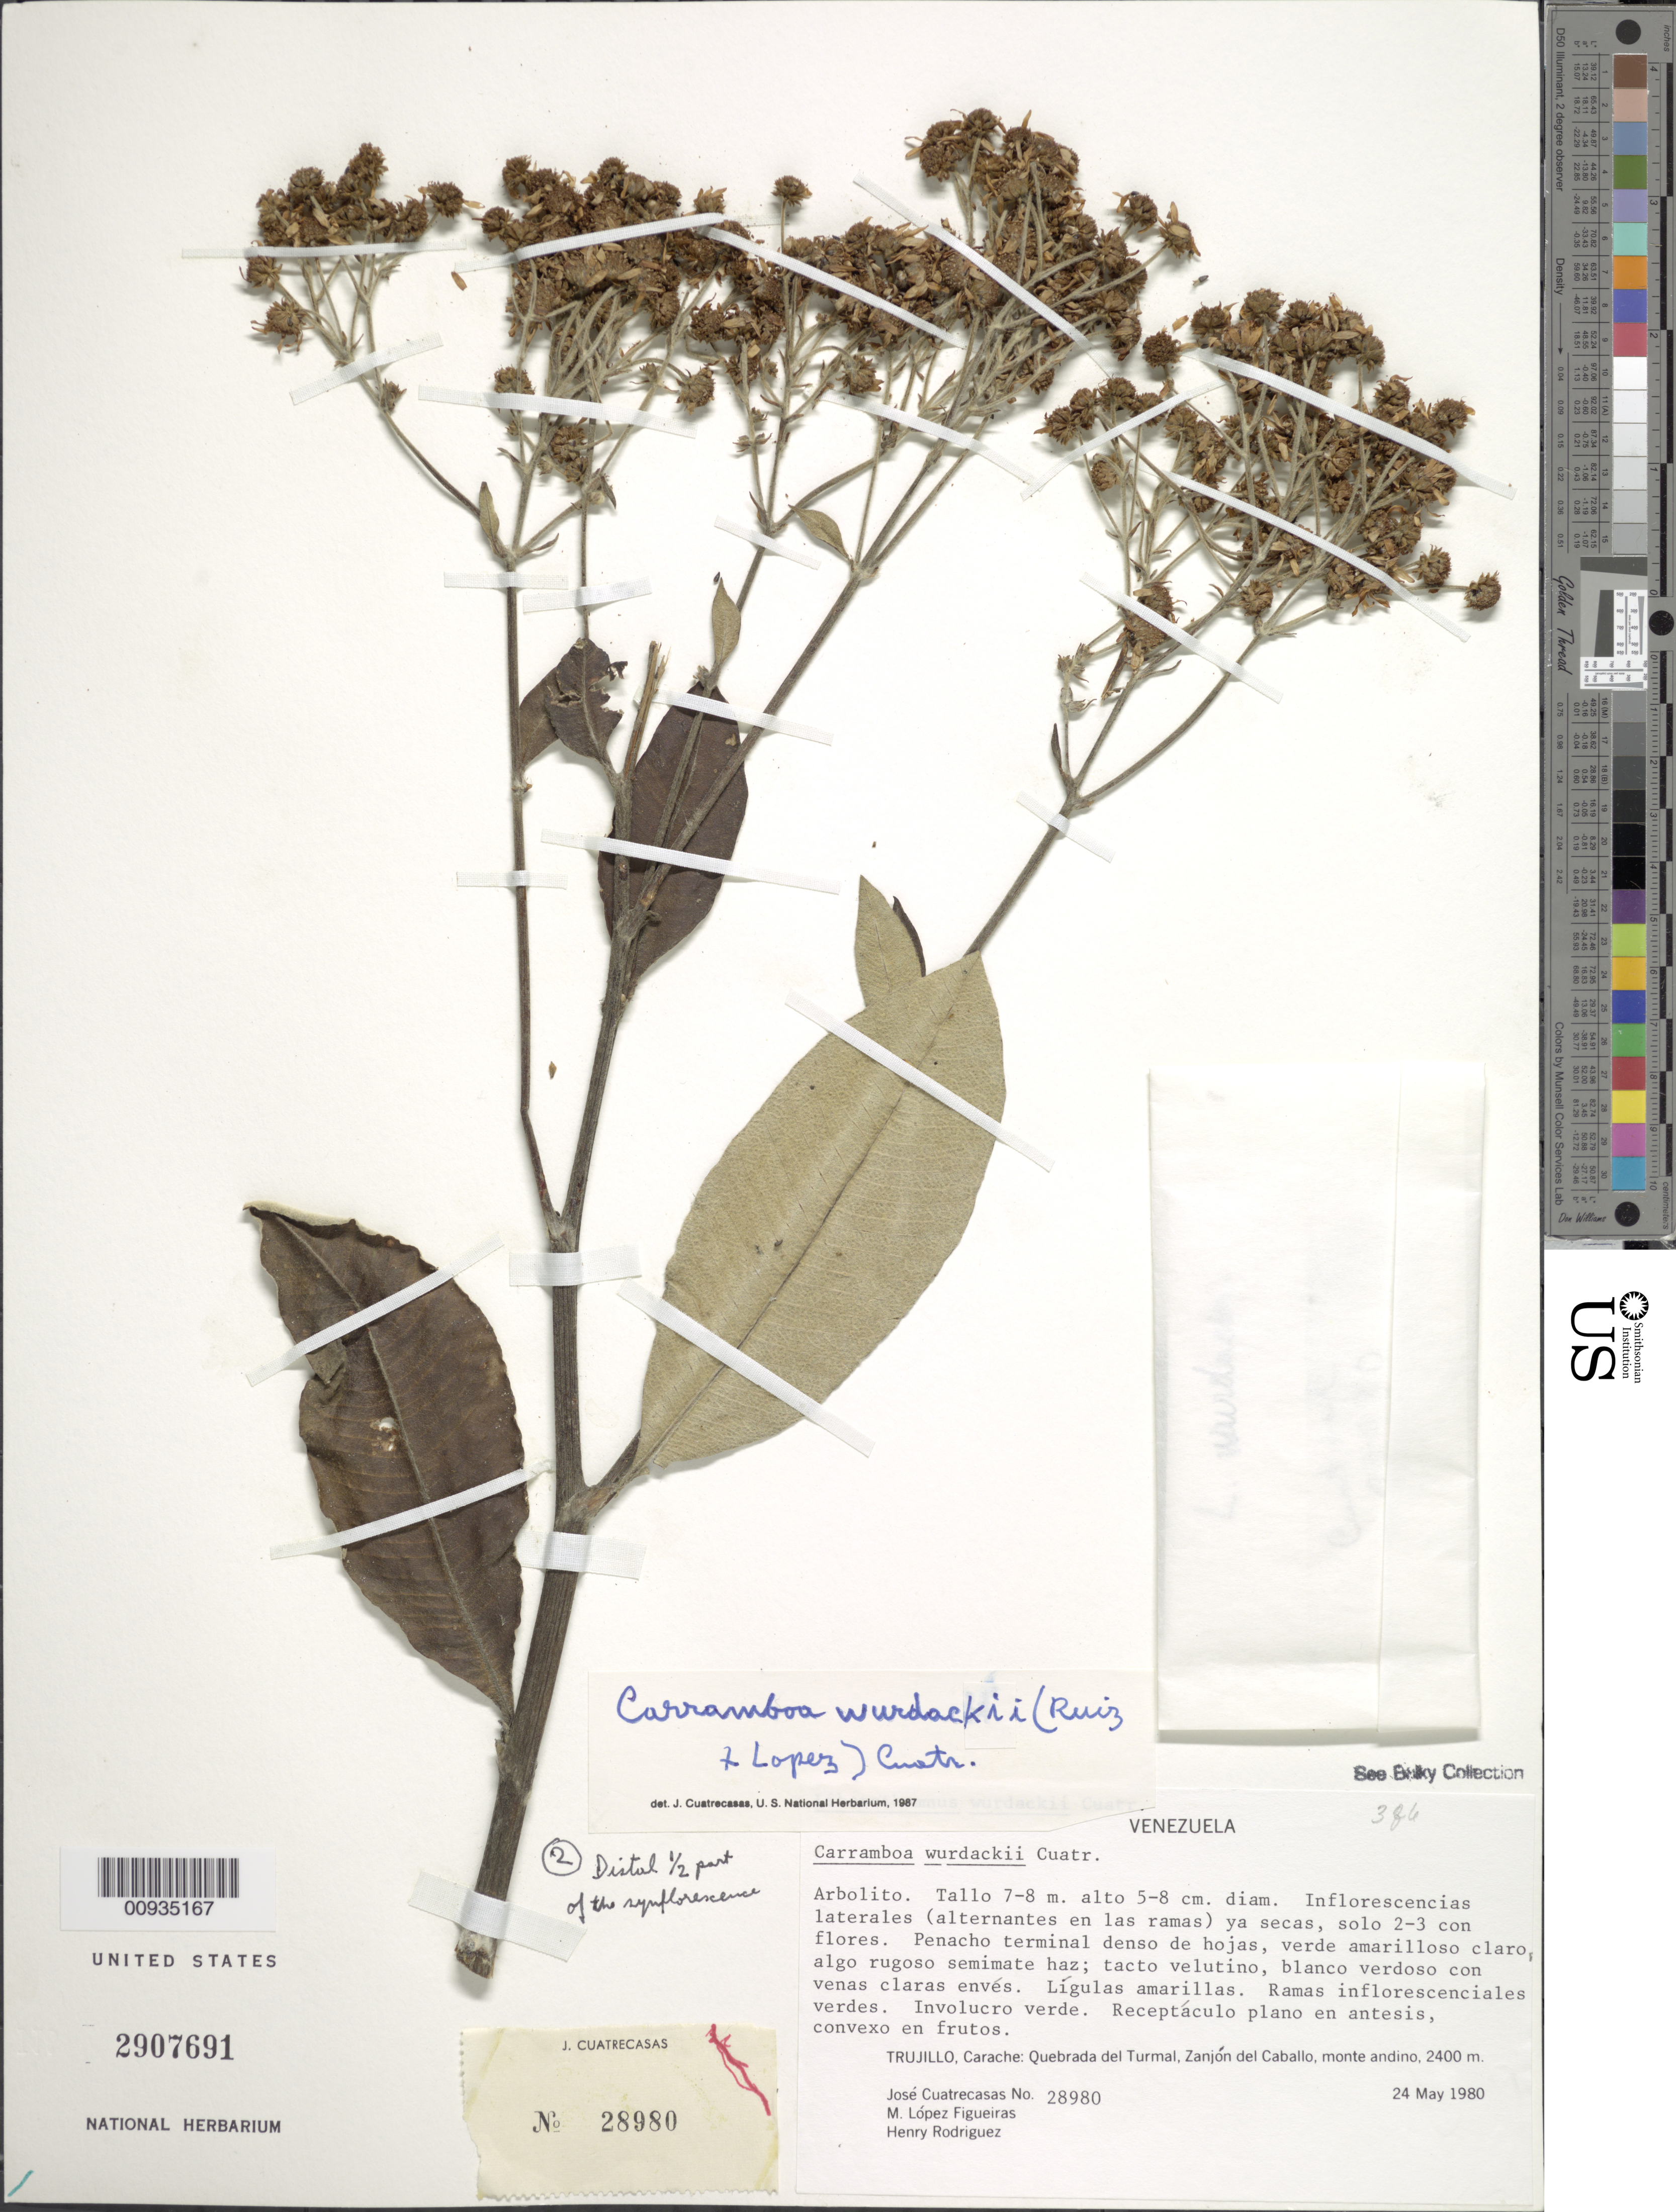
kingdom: Plantae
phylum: Tracheophyta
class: Magnoliopsida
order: Asterales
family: Asteraceae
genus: Carramboa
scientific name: Carramboa wurdackii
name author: (Ruíz-Terán & López Fig.) Cuatrec.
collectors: J. Cuatrecasas, M. López Figueiras & H. A. Rodriguez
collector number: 28980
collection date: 1980-05-24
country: Venezuela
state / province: Trujillo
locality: Carache: Quebrada del Turmal, Zanjon del Caballo, monte andino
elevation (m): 2400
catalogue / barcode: US 2907691